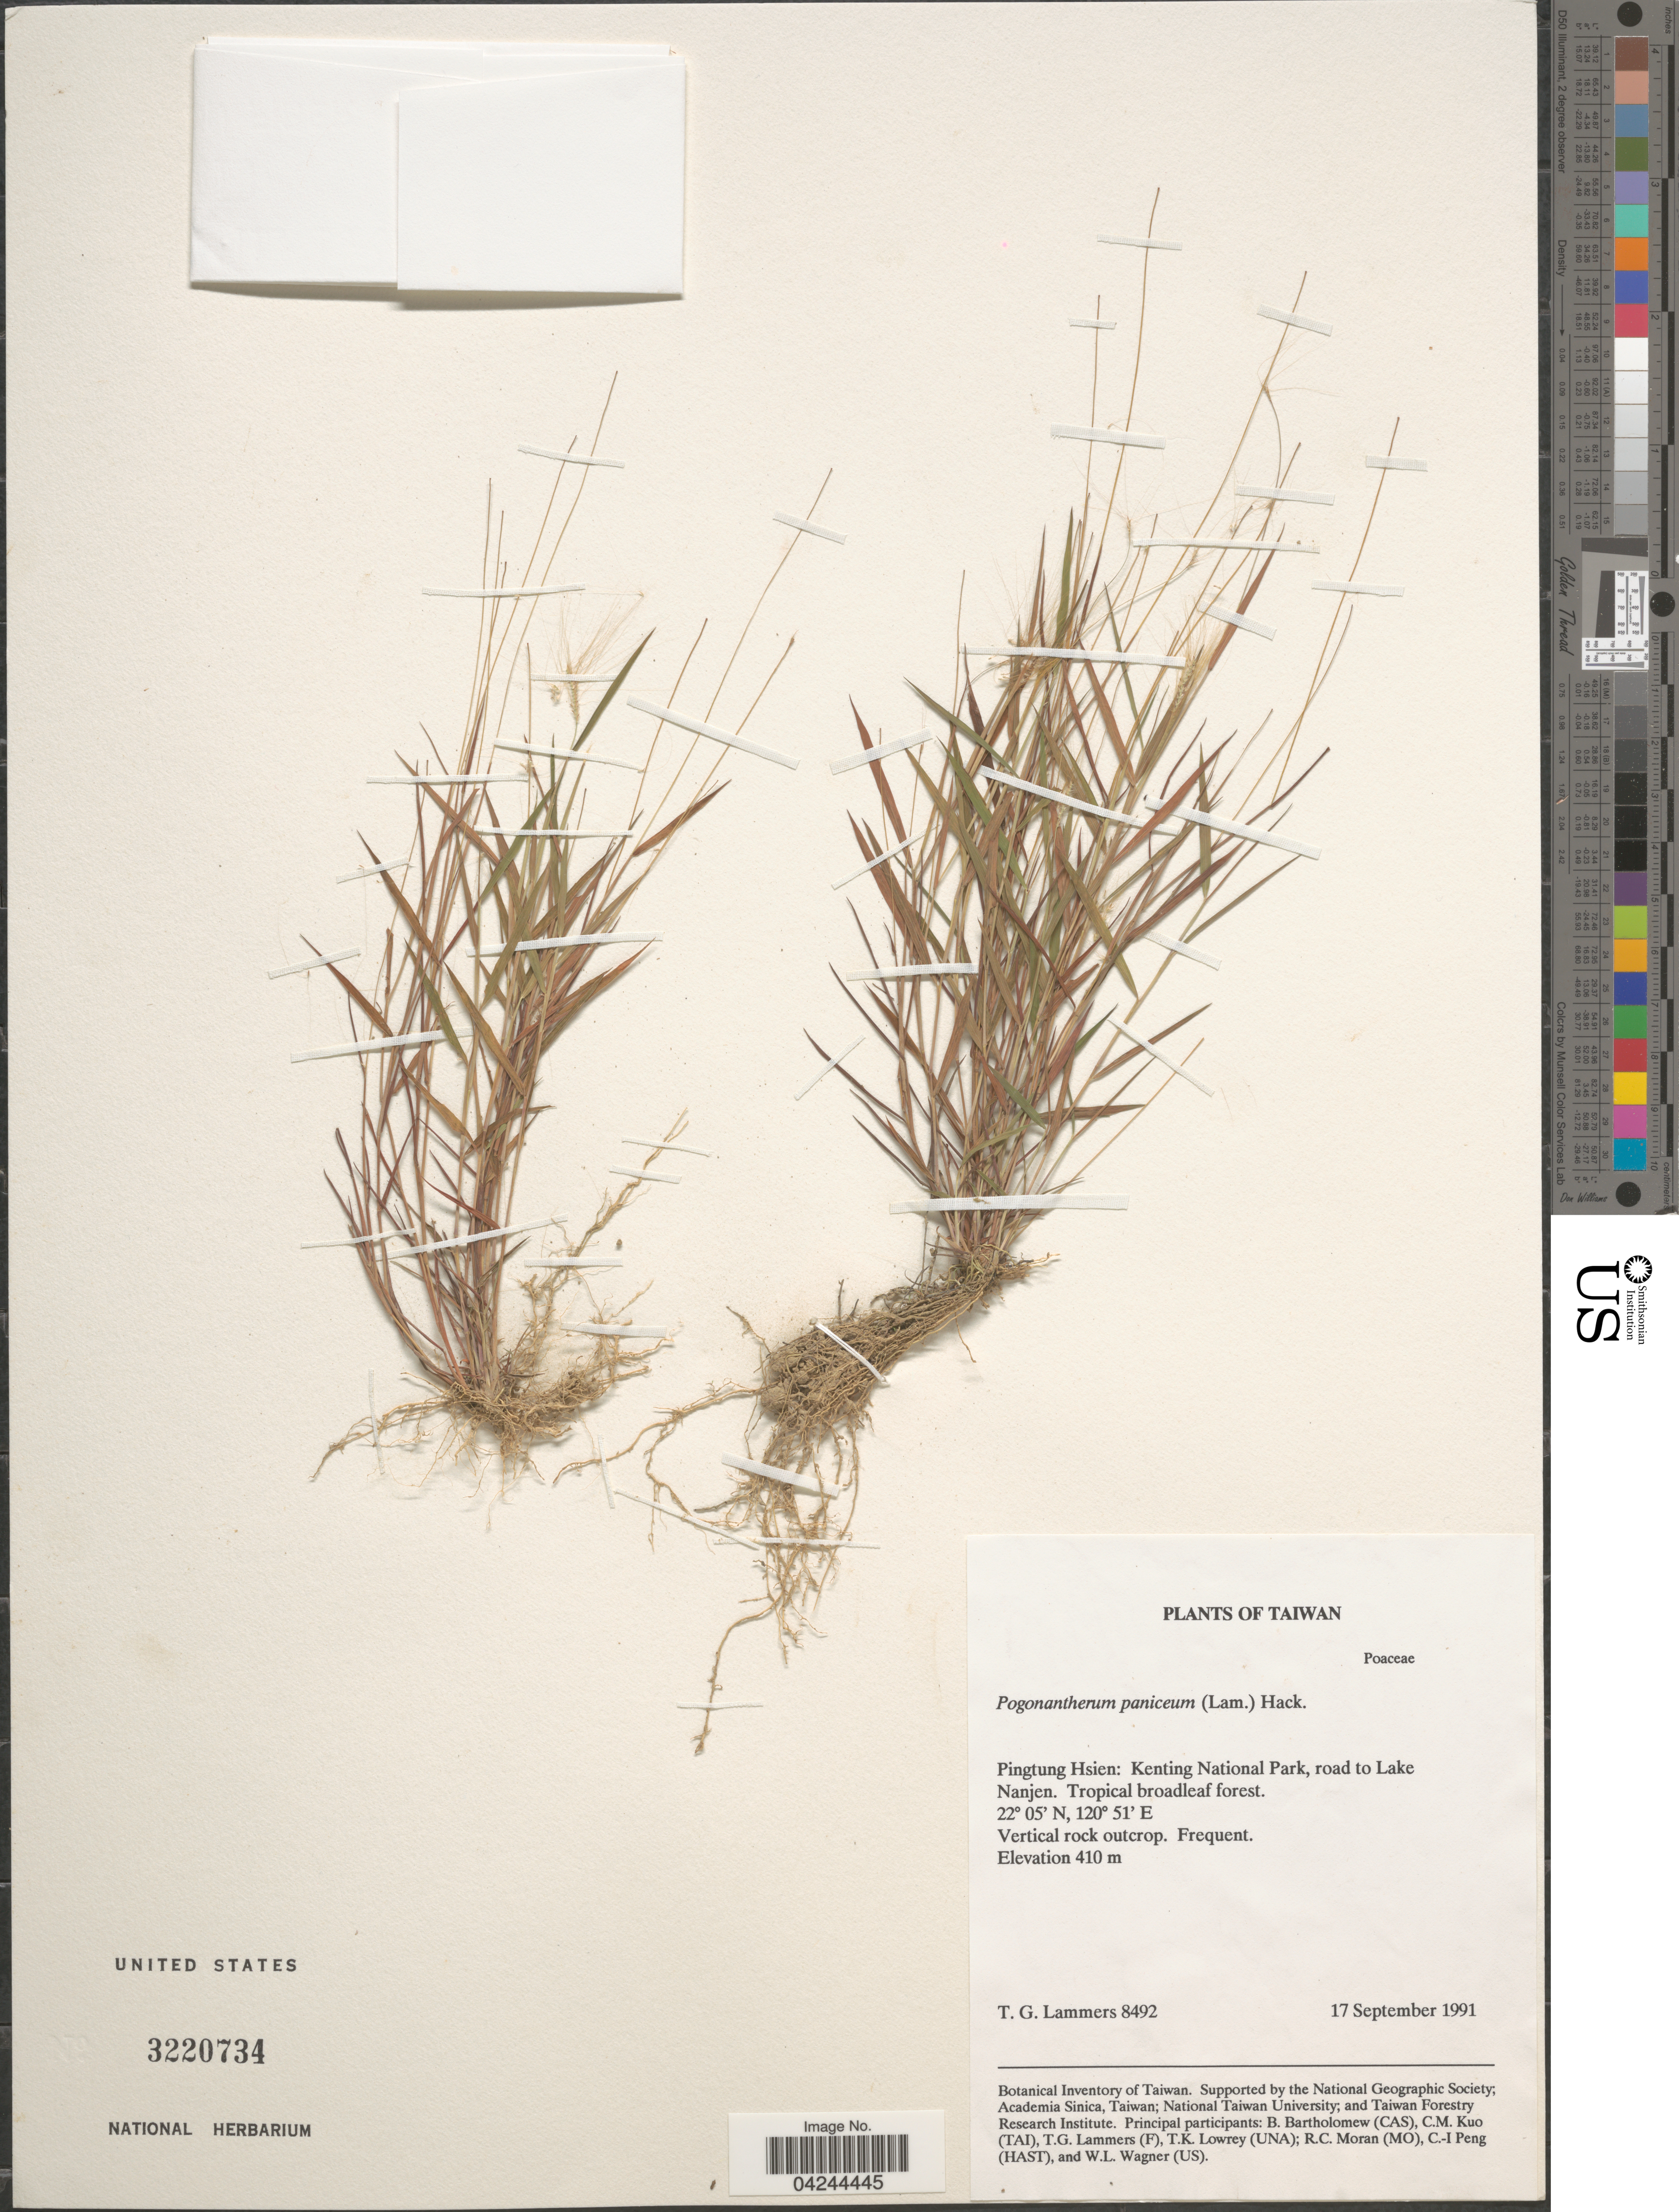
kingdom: Plantae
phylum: Tracheophyta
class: Liliopsida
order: Poales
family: Poaceae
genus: Pogonatherum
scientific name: Pogonatherum crinitum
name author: (Thunb.) Kunth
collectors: T. Lammers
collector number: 8492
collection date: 1991-09-17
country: Taiwan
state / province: Pingtung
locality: Pingtung Hsien: Kenting National Park, road to Lake Nanjen. Tropical broadleaf forest.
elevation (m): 410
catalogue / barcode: US 3220734